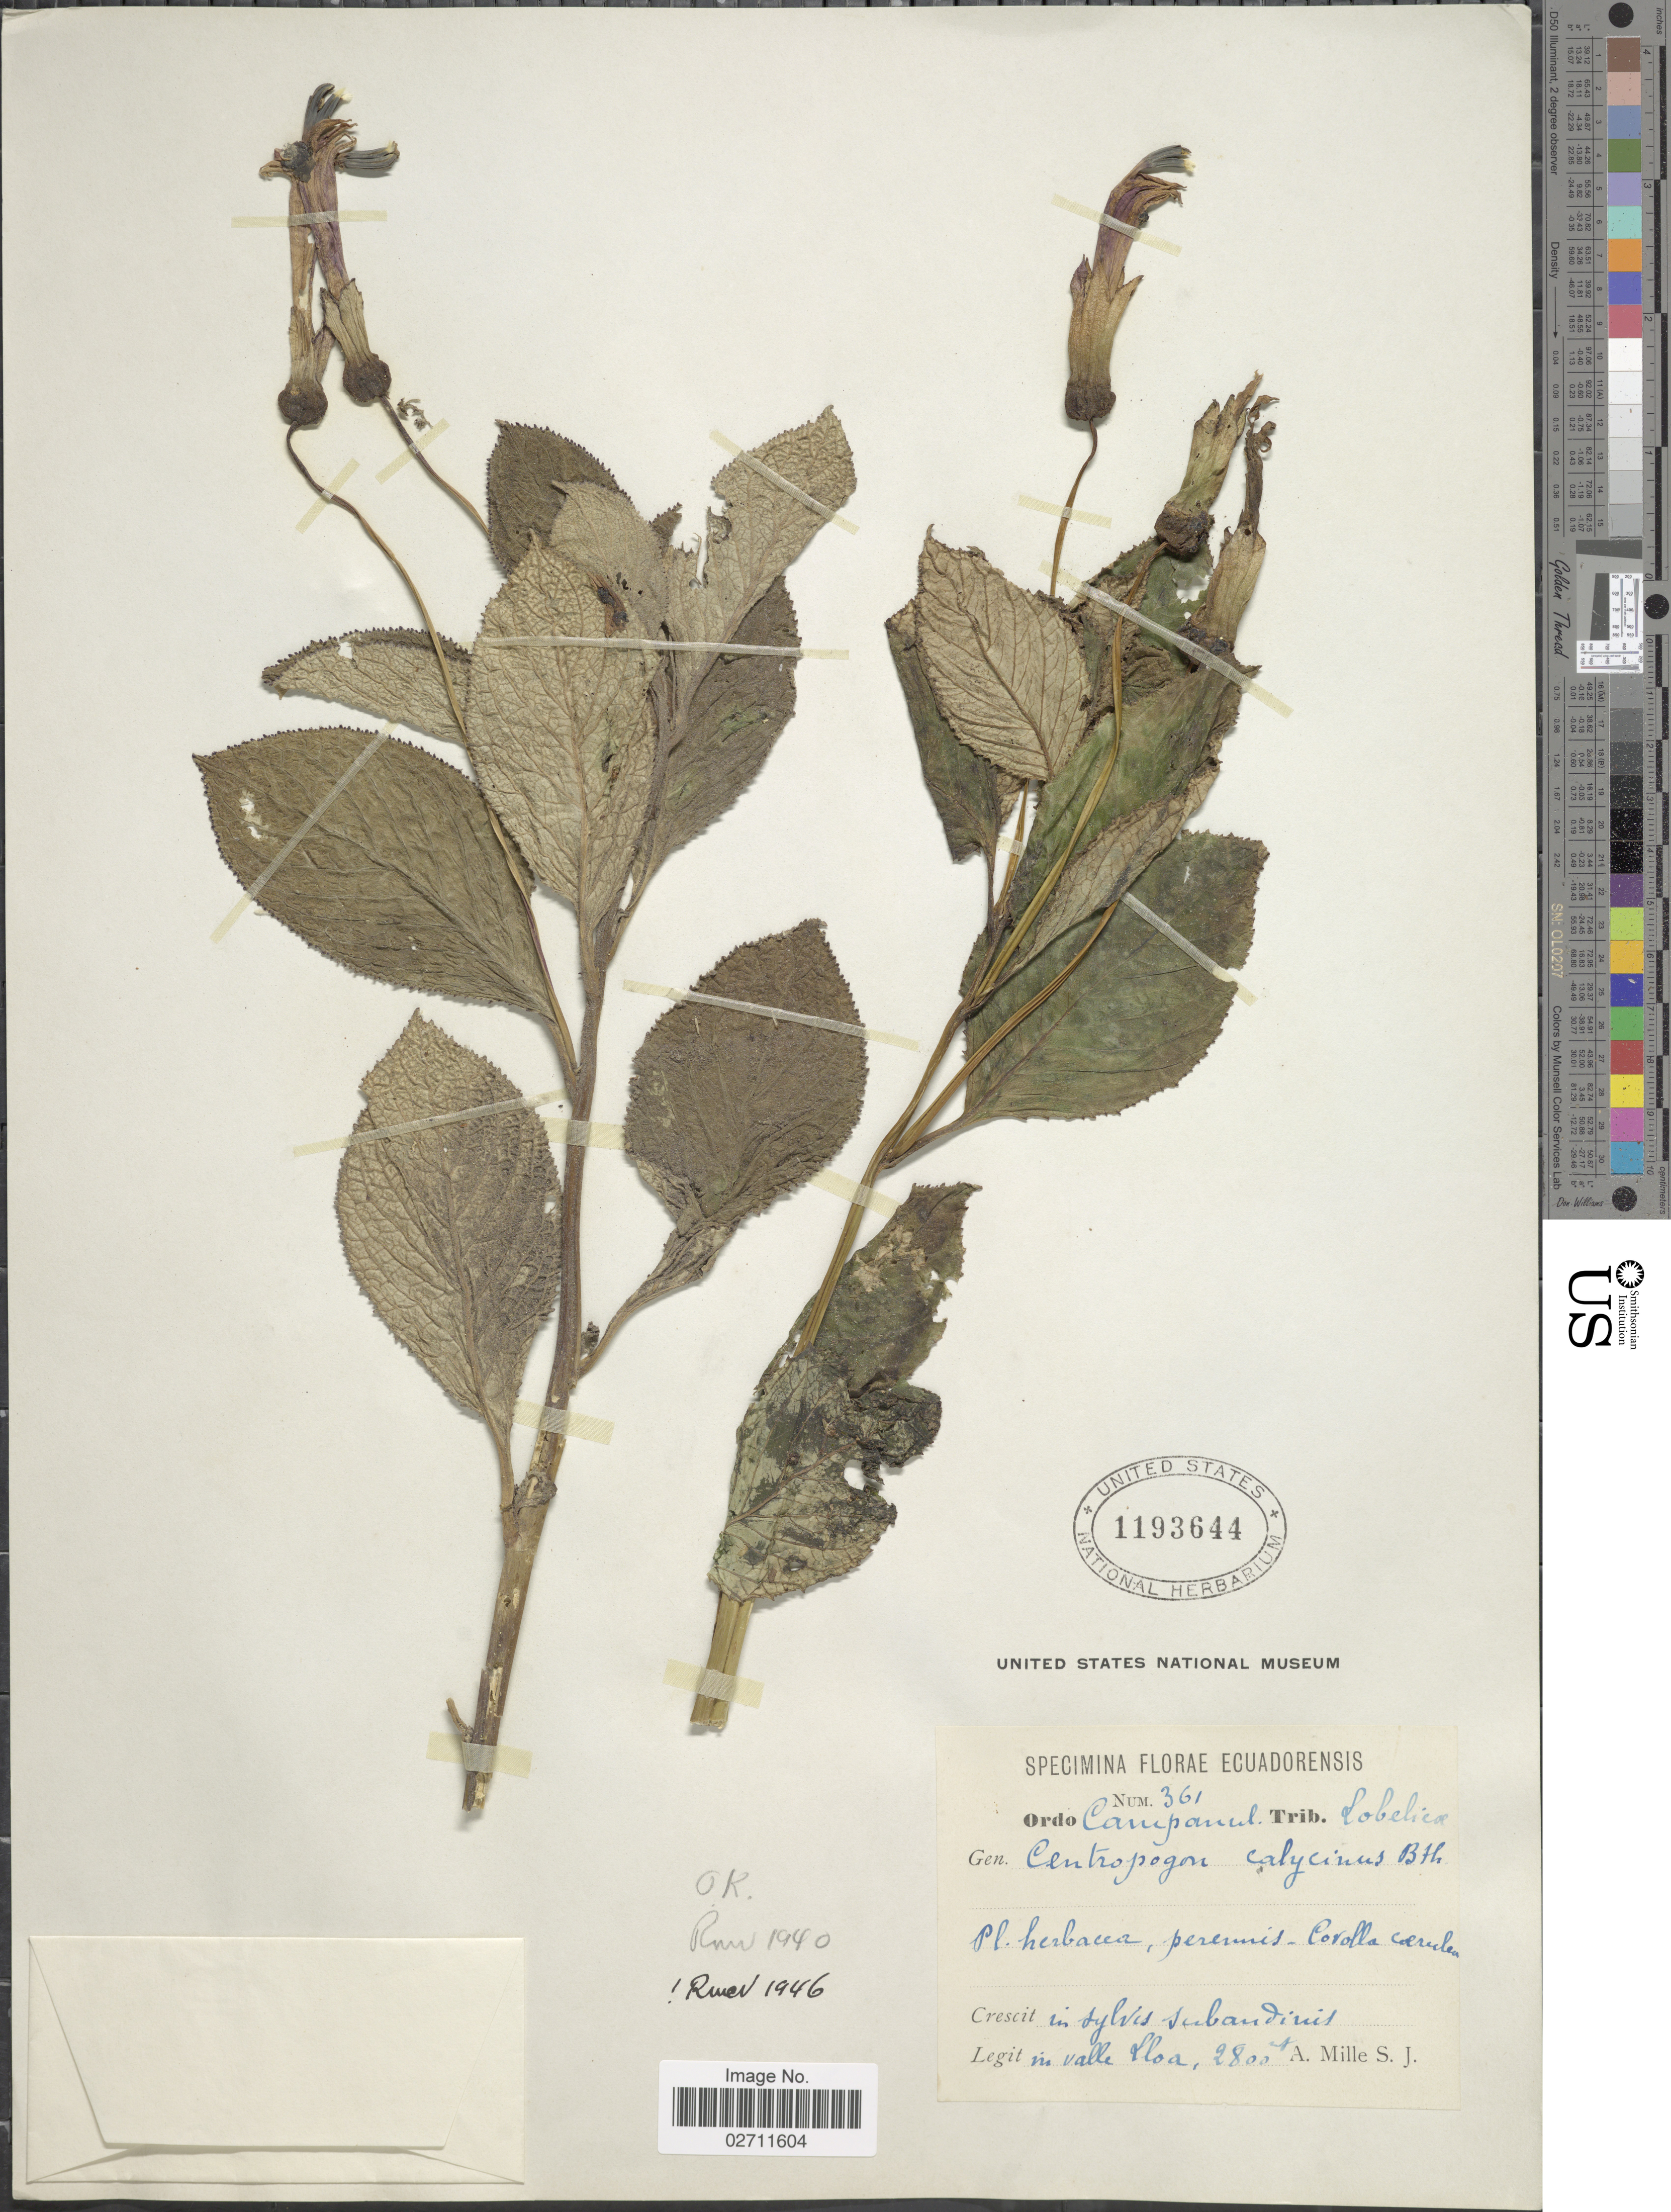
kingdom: Plantae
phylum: Tracheophyta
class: Magnoliopsida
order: Asterales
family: Campanulaceae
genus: Centropogon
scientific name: Centropogon calycinus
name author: Benth.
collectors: A. Mille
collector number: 361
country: Ecuador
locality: Ecuadorensis. In sylvis subandimit in valle Lloa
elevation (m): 853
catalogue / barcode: US 1193644